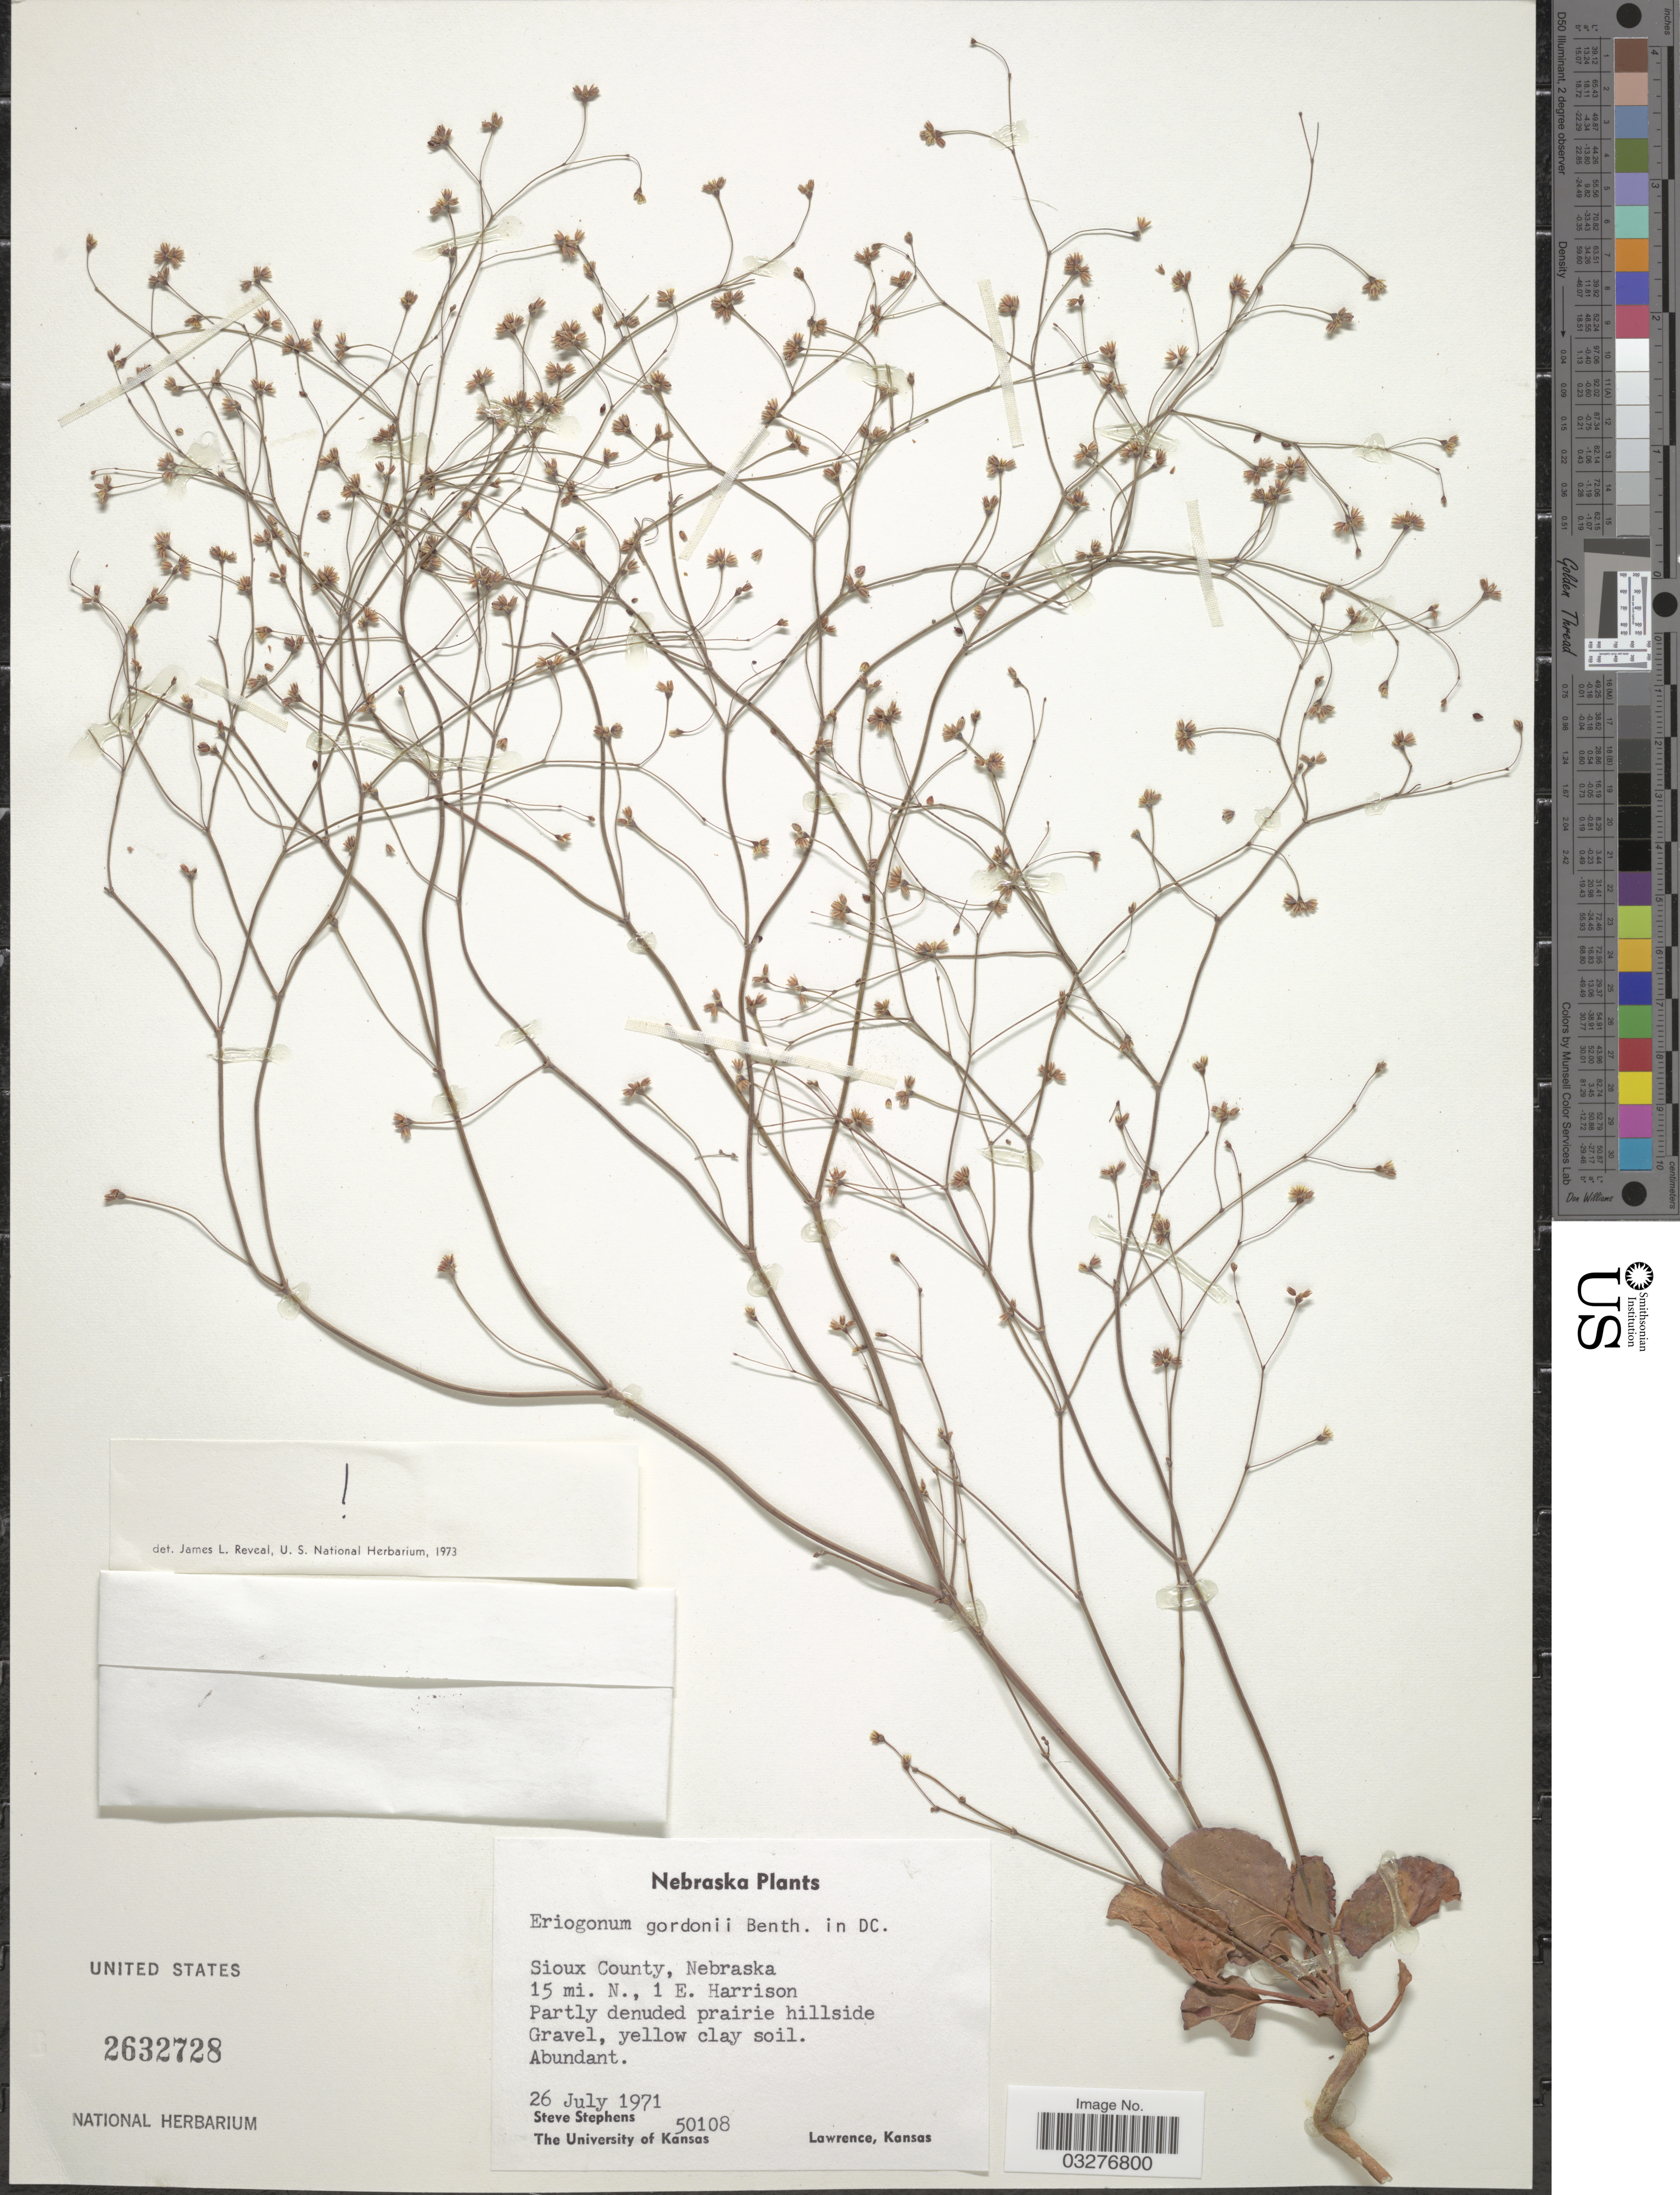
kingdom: Plantae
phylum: Tracheophyta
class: Magnoliopsida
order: Caryophyllales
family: Polygonaceae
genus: Eriogonum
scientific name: Eriogonum gordonii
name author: Benth.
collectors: S. Stephens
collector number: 50108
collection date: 1971-07-26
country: United States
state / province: Nebraska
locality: Sioux County. 15 mi. N., 1 E. Harrison.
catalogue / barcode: US 2632728